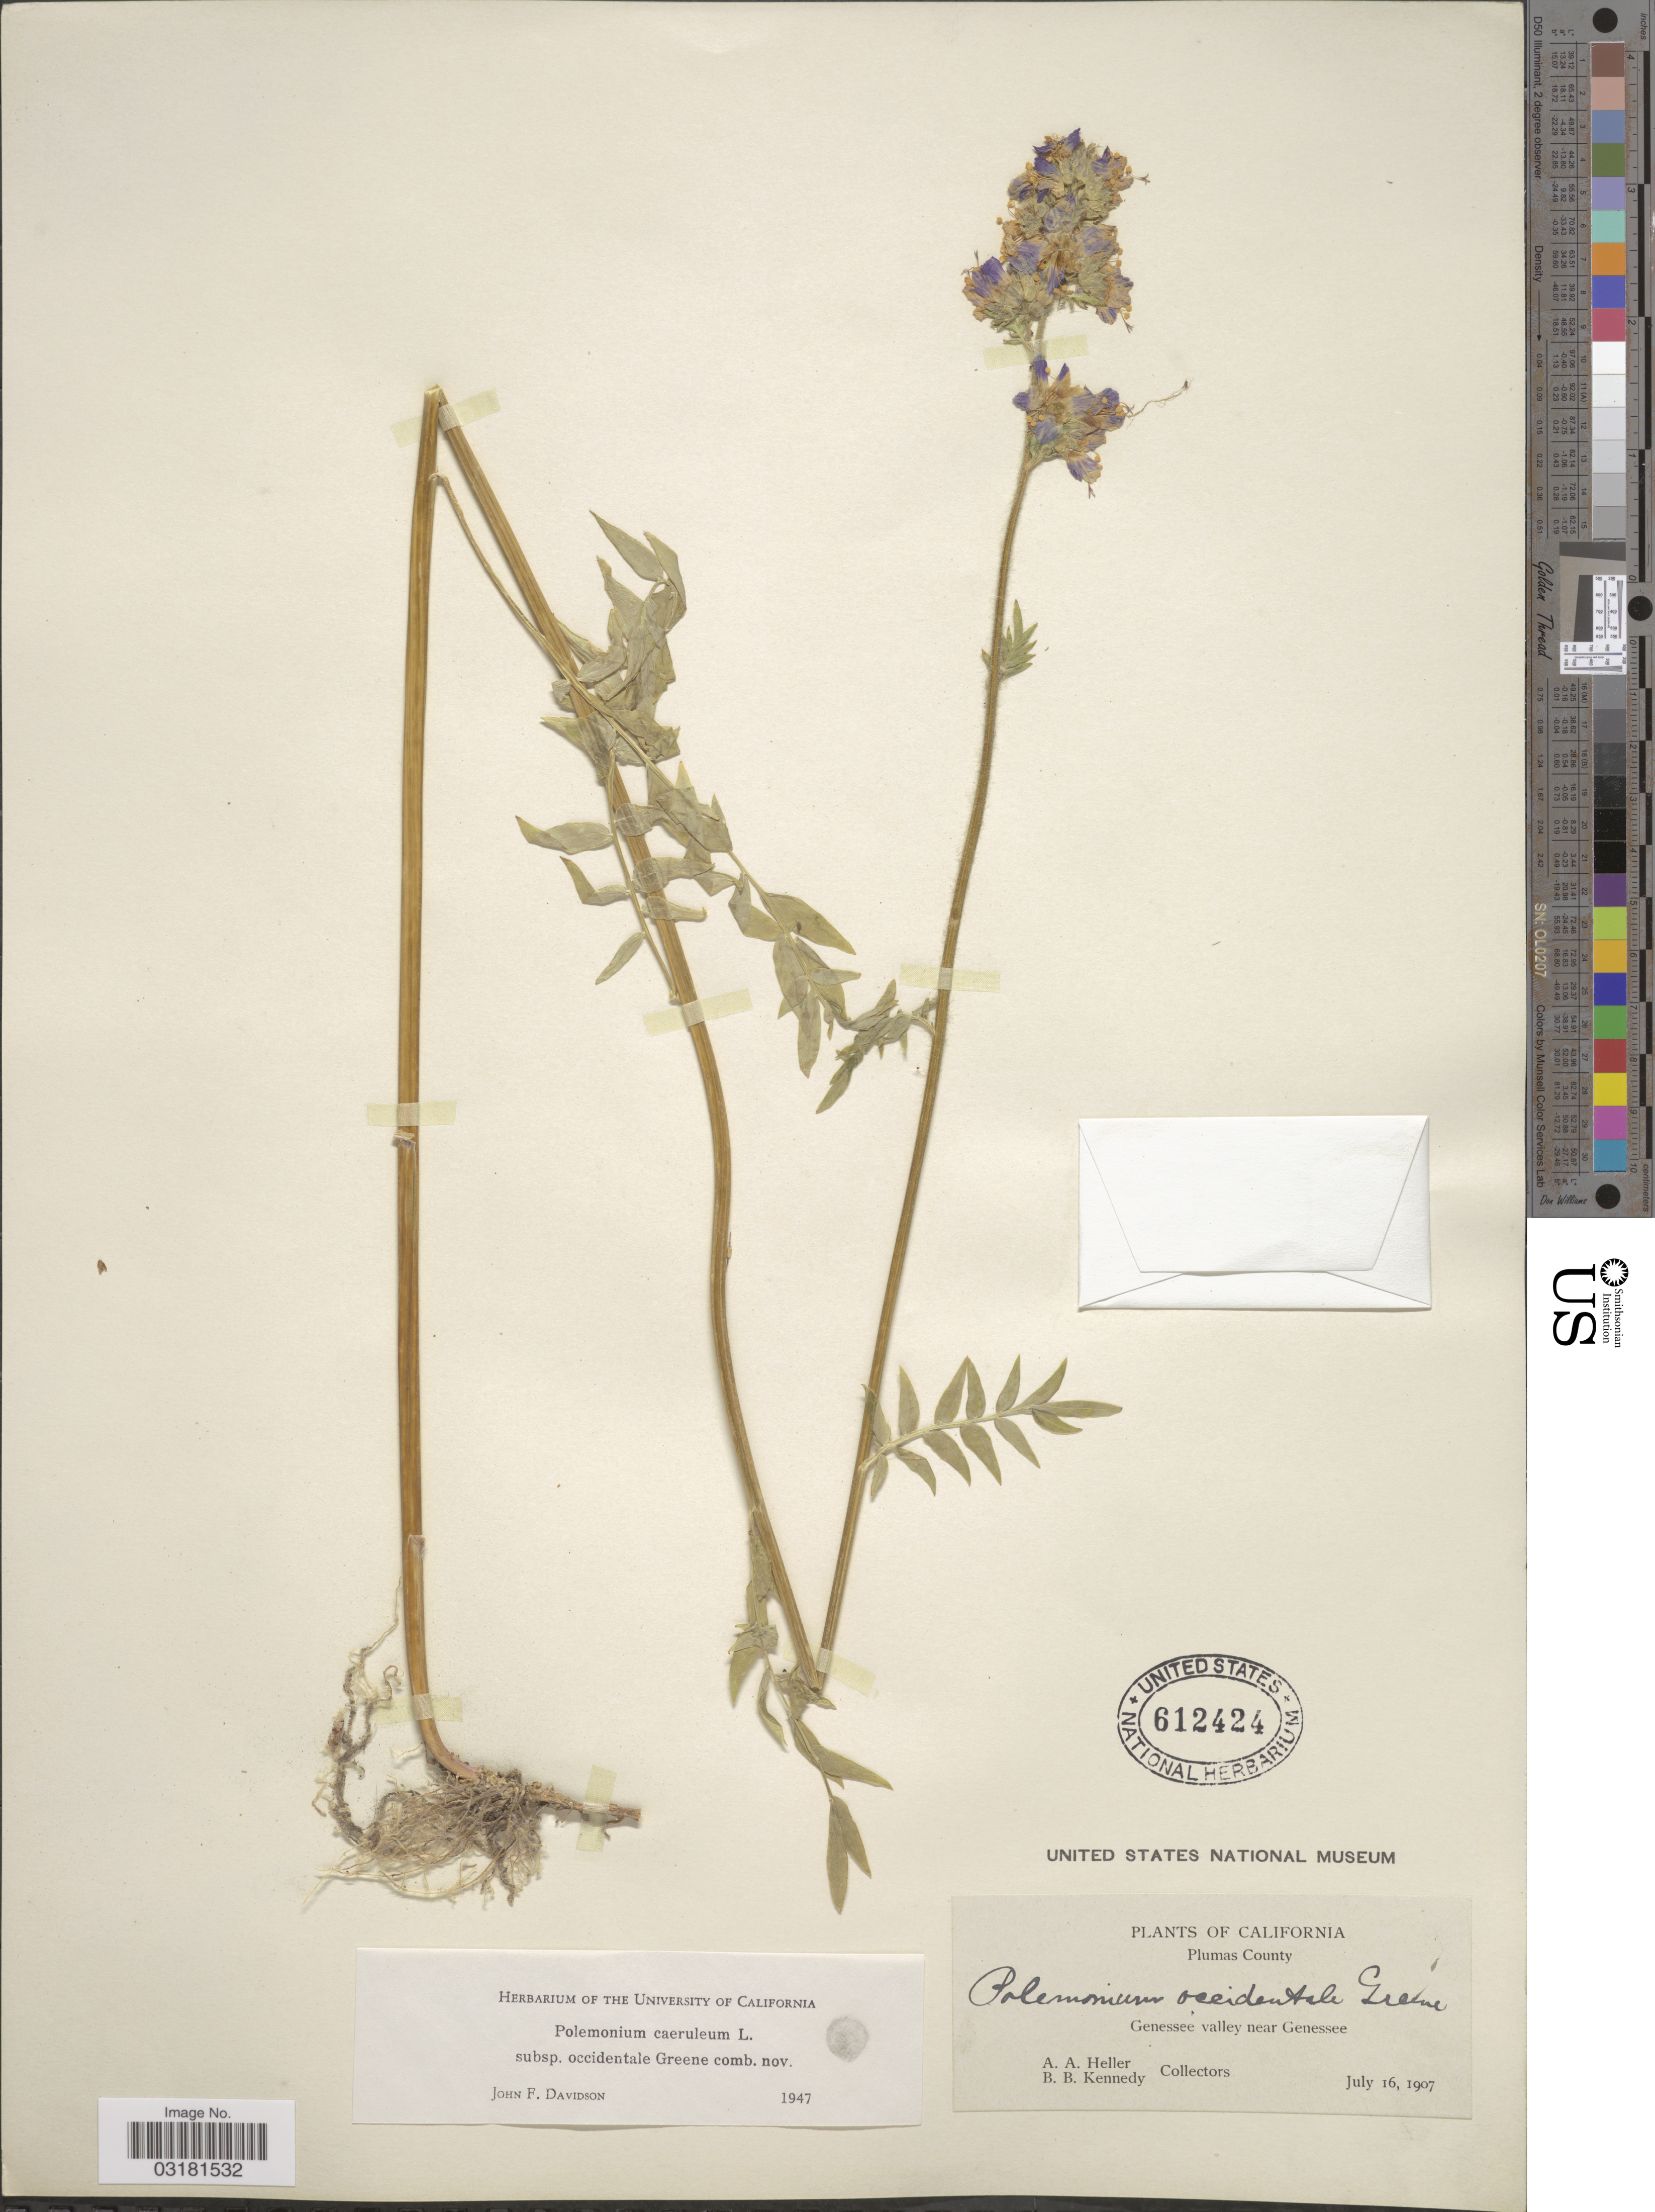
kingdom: Plantae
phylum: Tracheophyta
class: Magnoliopsida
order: Ericales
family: Polemoniaceae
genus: Polemonium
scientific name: Polemonium occidentale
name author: Greene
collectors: A. A. Heller & B. Kennedy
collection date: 1907-07-16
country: United States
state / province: California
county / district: Plumas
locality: Plumas County, Genessee valley near Genessee.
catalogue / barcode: US 612424